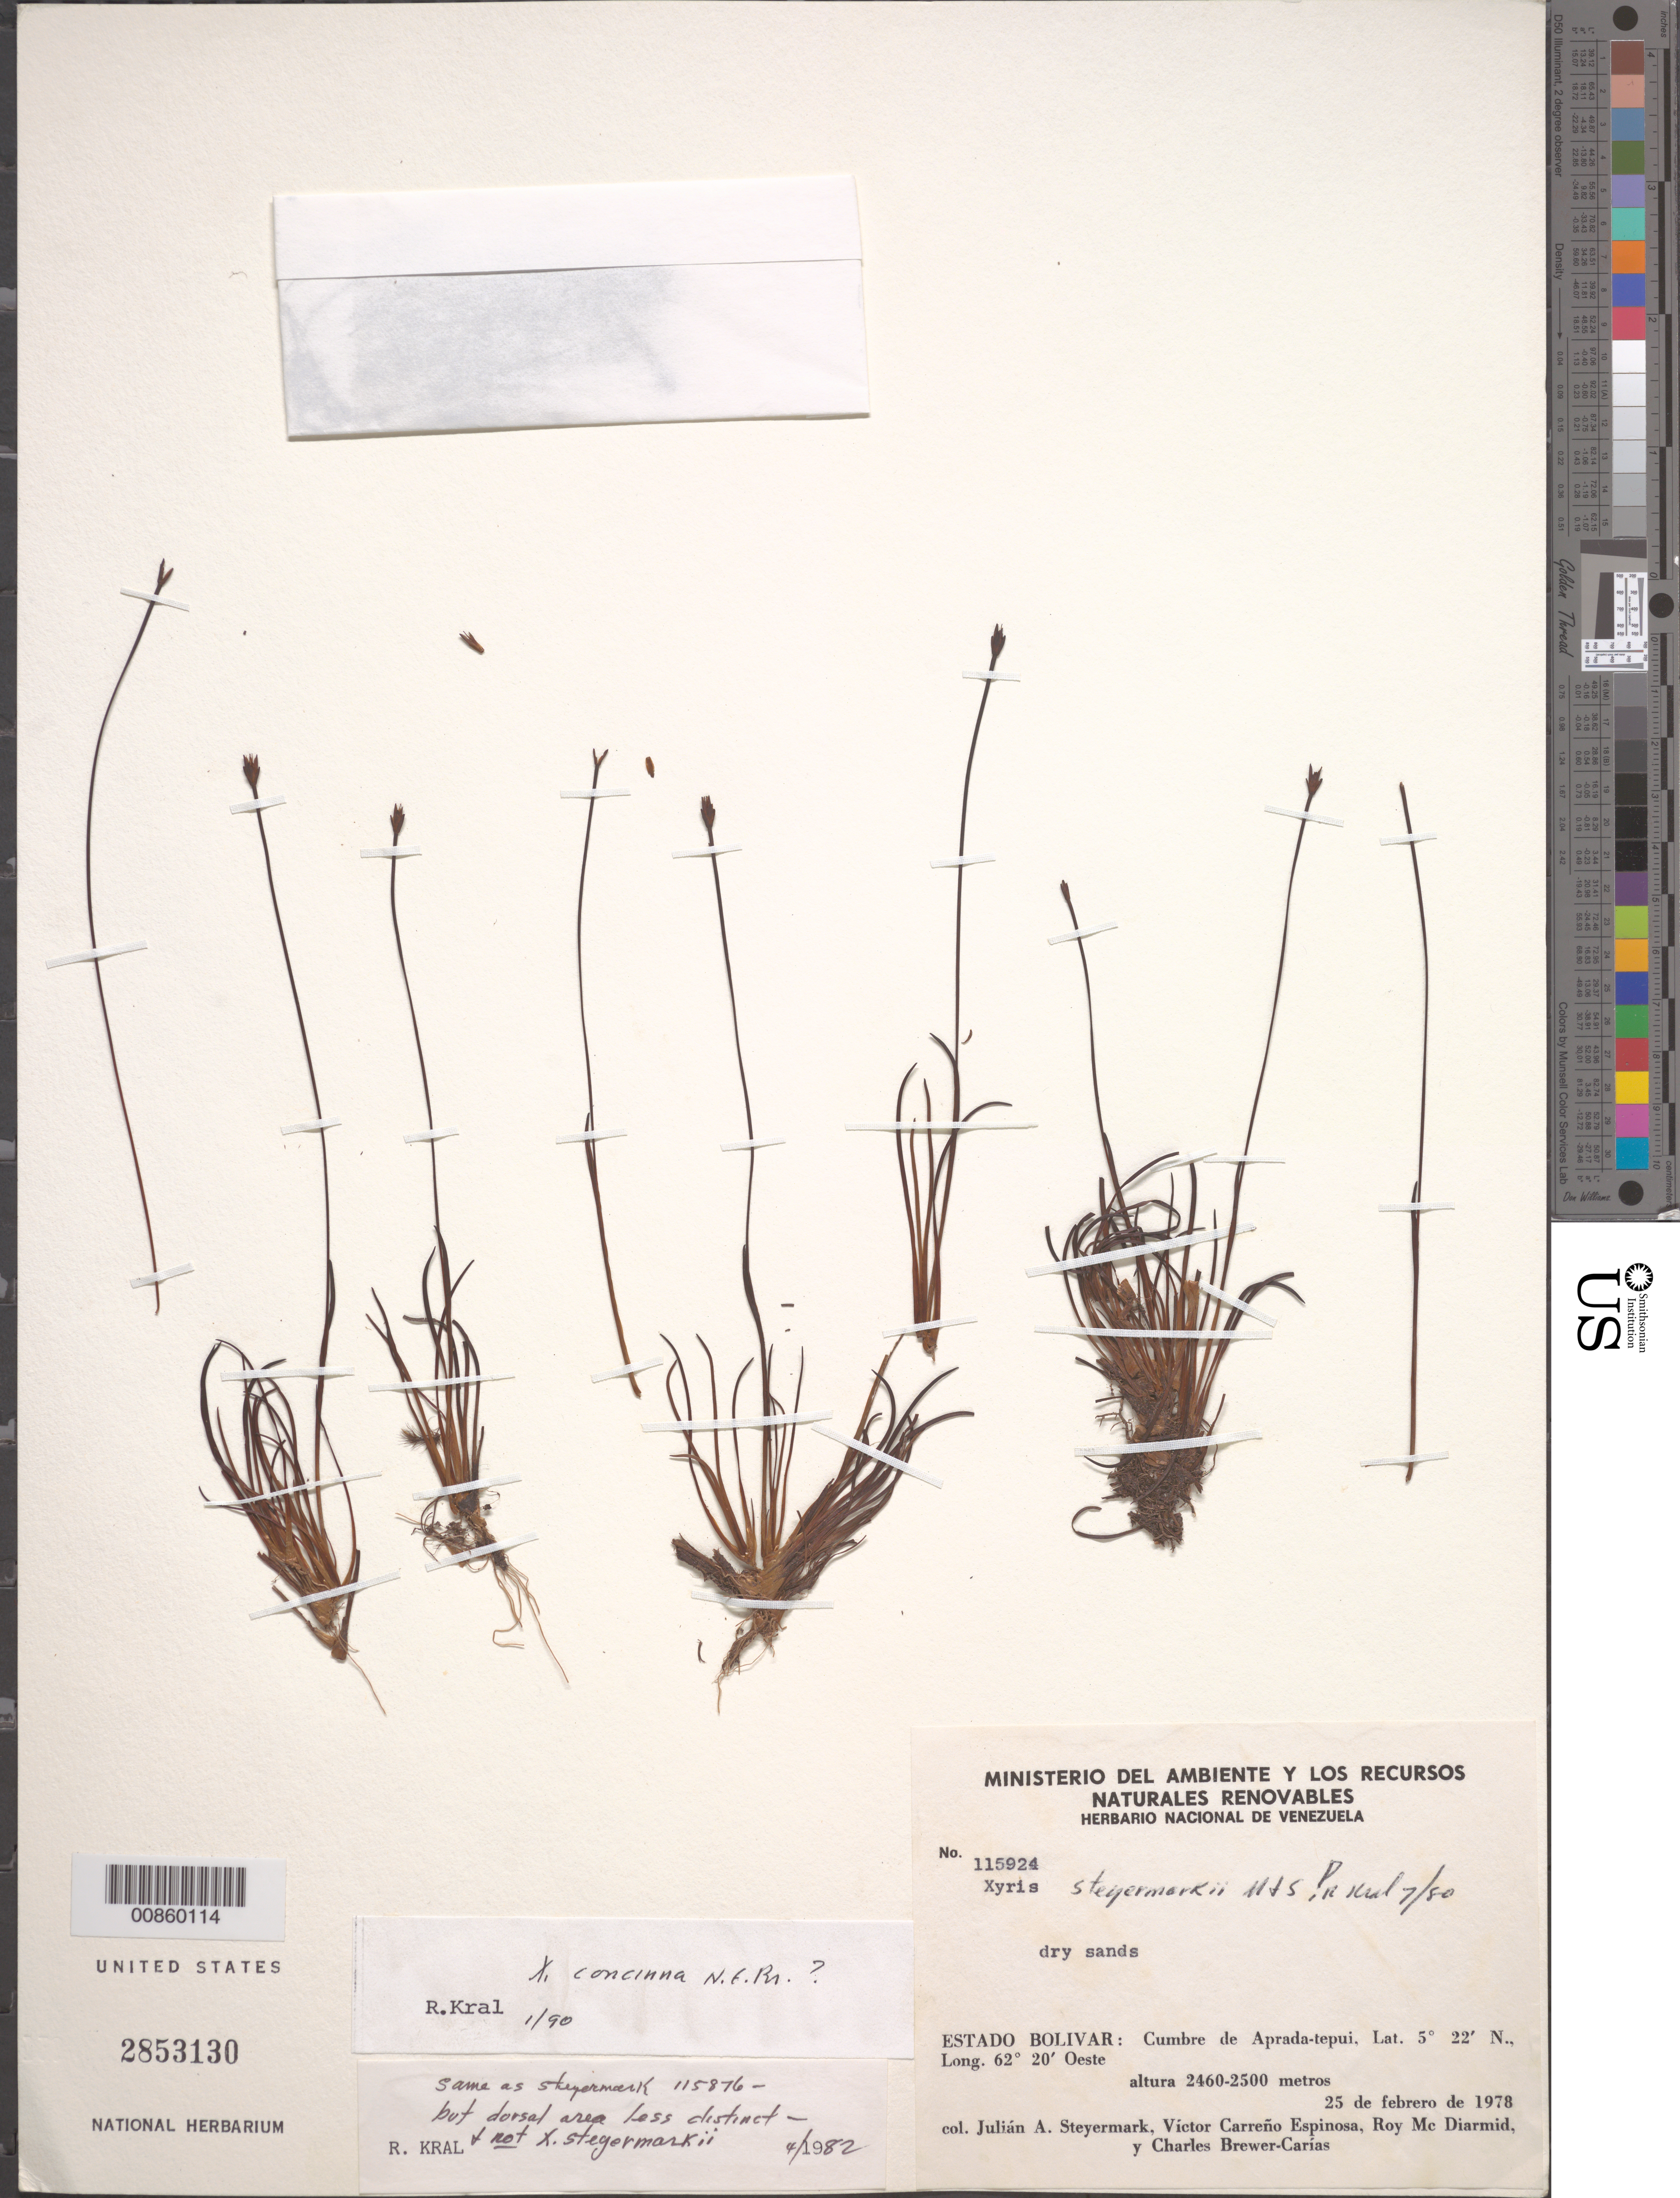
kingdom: Plantae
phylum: Tracheophyta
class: Liliopsida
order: Poales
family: Xyridaceae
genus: Xyris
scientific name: Xyris concinna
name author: N.E. Br.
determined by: Kral, Robert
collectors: J. Steyermark, V. Carreño E., R. Mc Diarmid & C. Brewer-Carias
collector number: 115924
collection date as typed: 25-Feb-78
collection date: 1978-02-25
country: Venezuela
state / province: Bolívar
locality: Aprada-tepuí, cumbre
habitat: Dry sands.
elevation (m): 2460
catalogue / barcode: US 2853130